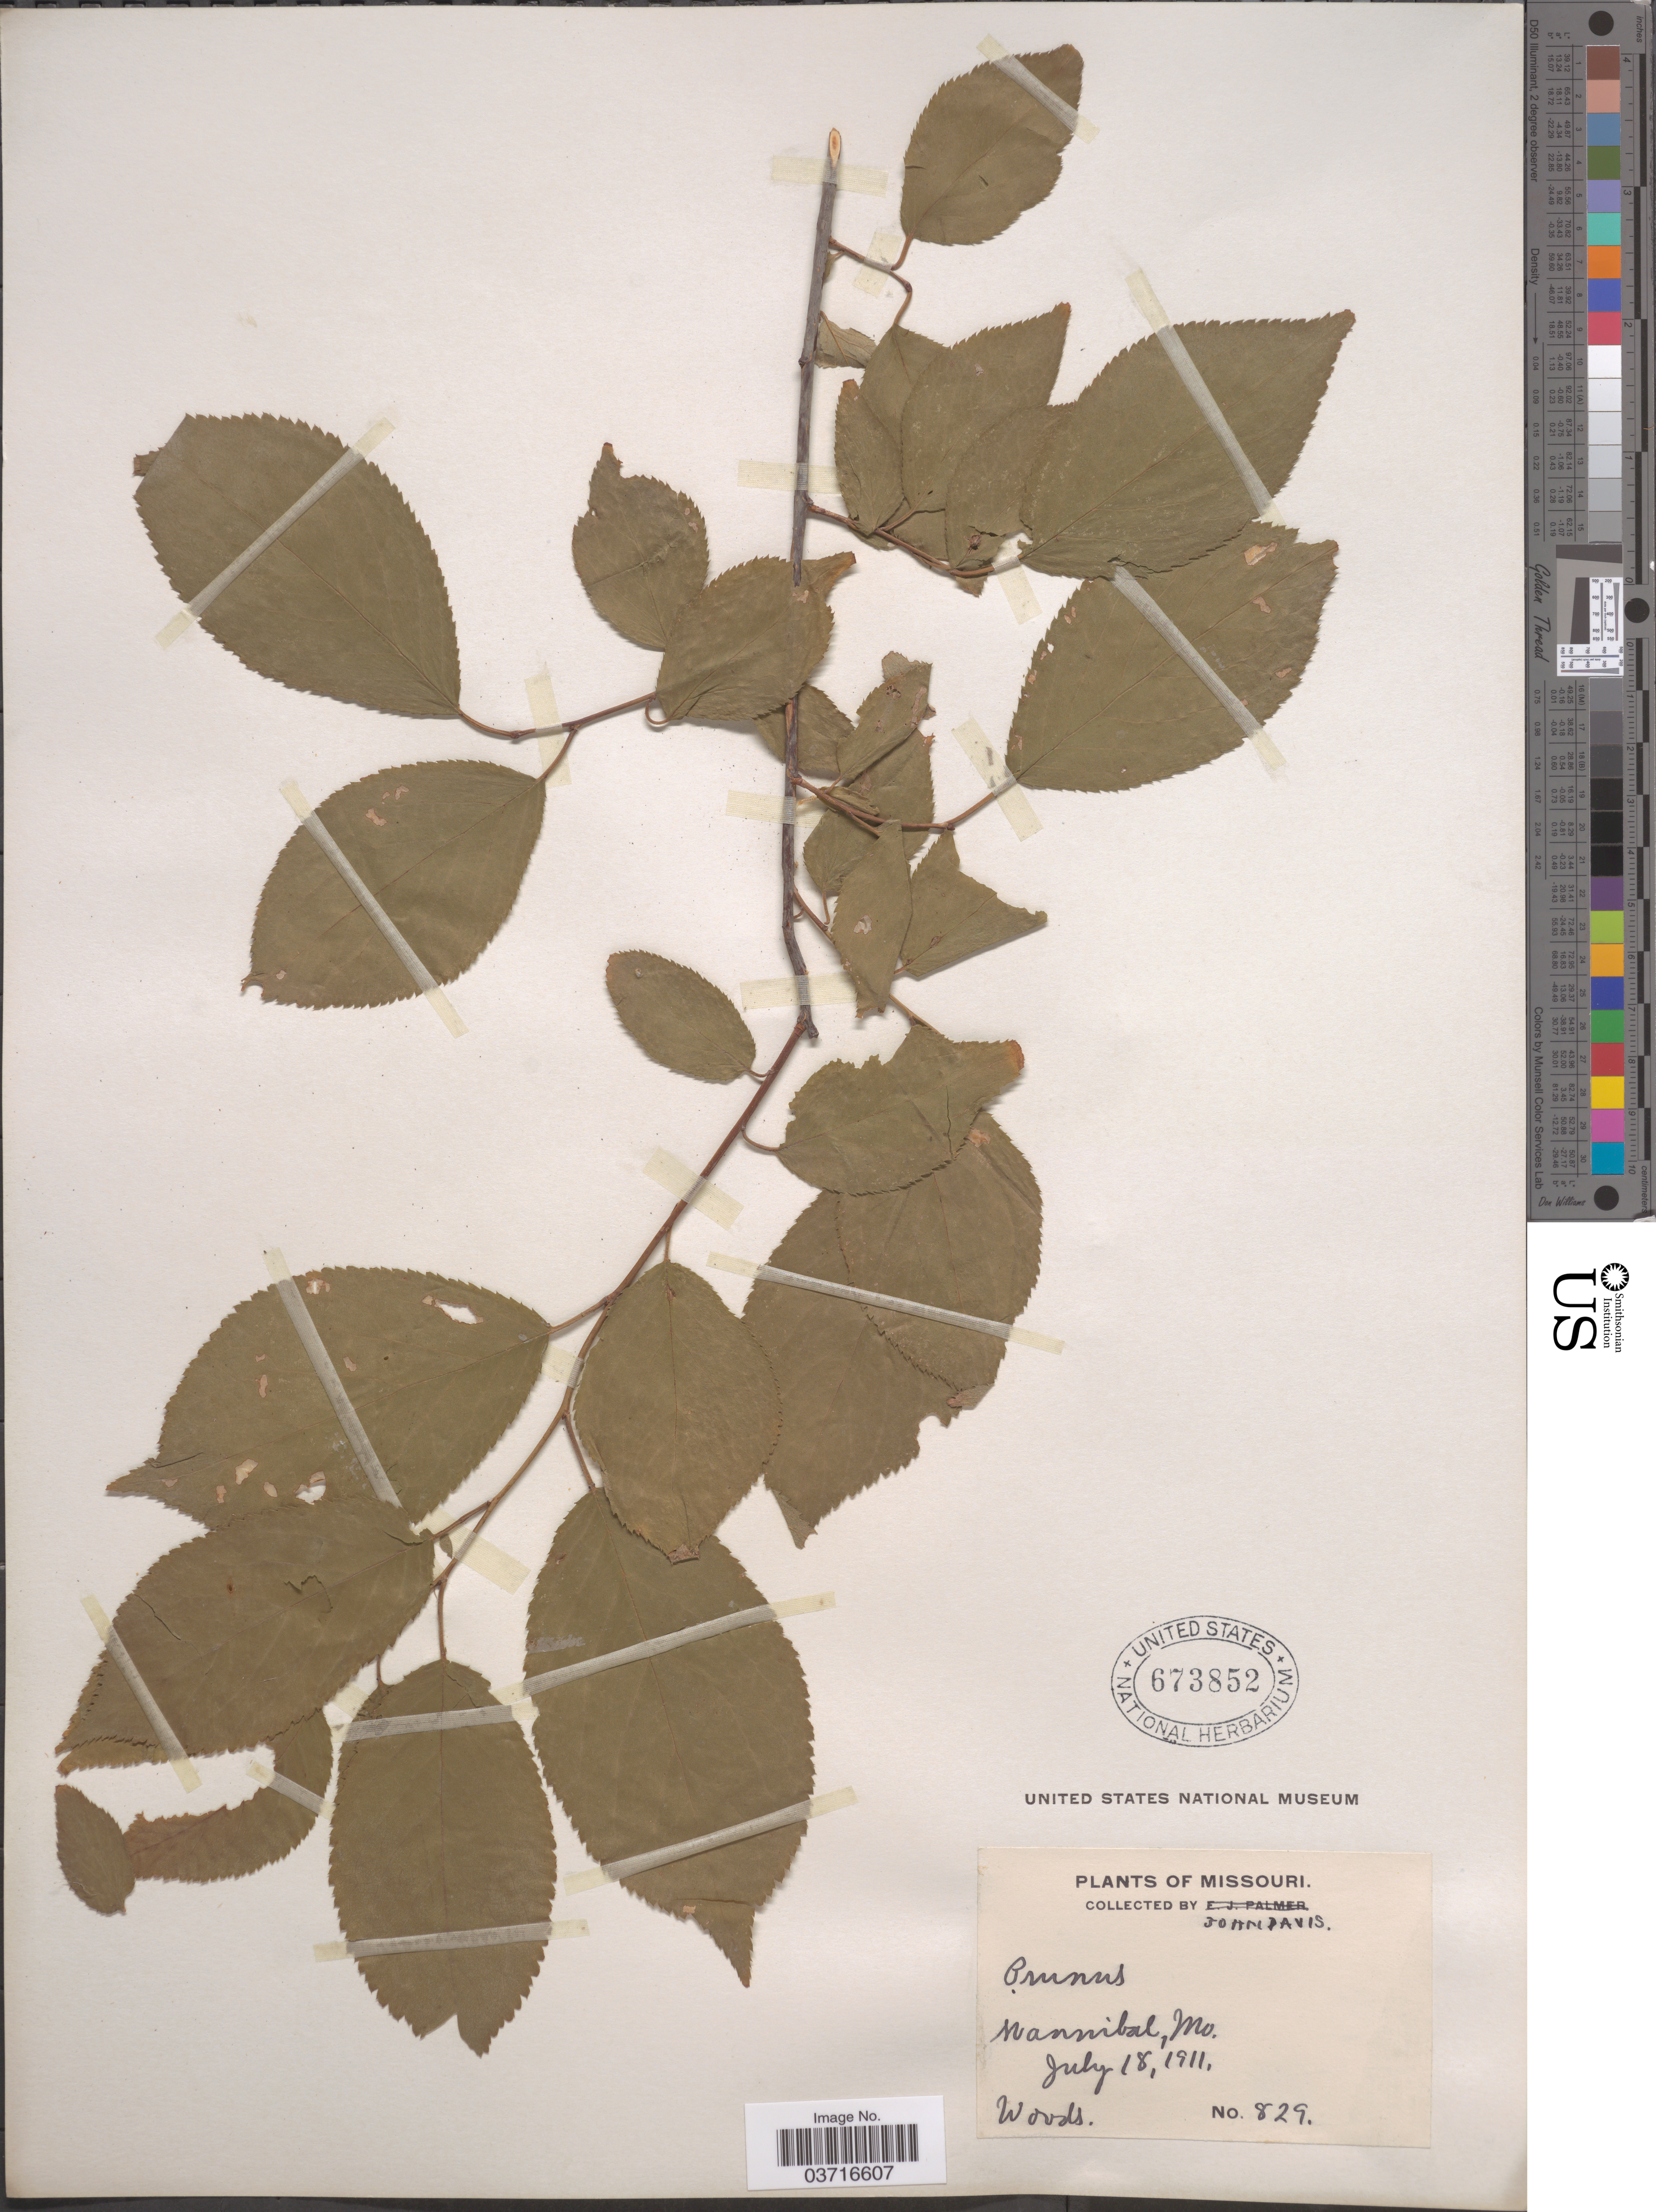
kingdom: Plantae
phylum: Tracheophyta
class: Magnoliopsida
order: Rosales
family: Rosaceae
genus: Prunus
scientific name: Prunus sp.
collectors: J. Davis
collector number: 829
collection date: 1911-07-18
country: United States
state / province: Missouri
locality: Hannibal.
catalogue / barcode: US 673852